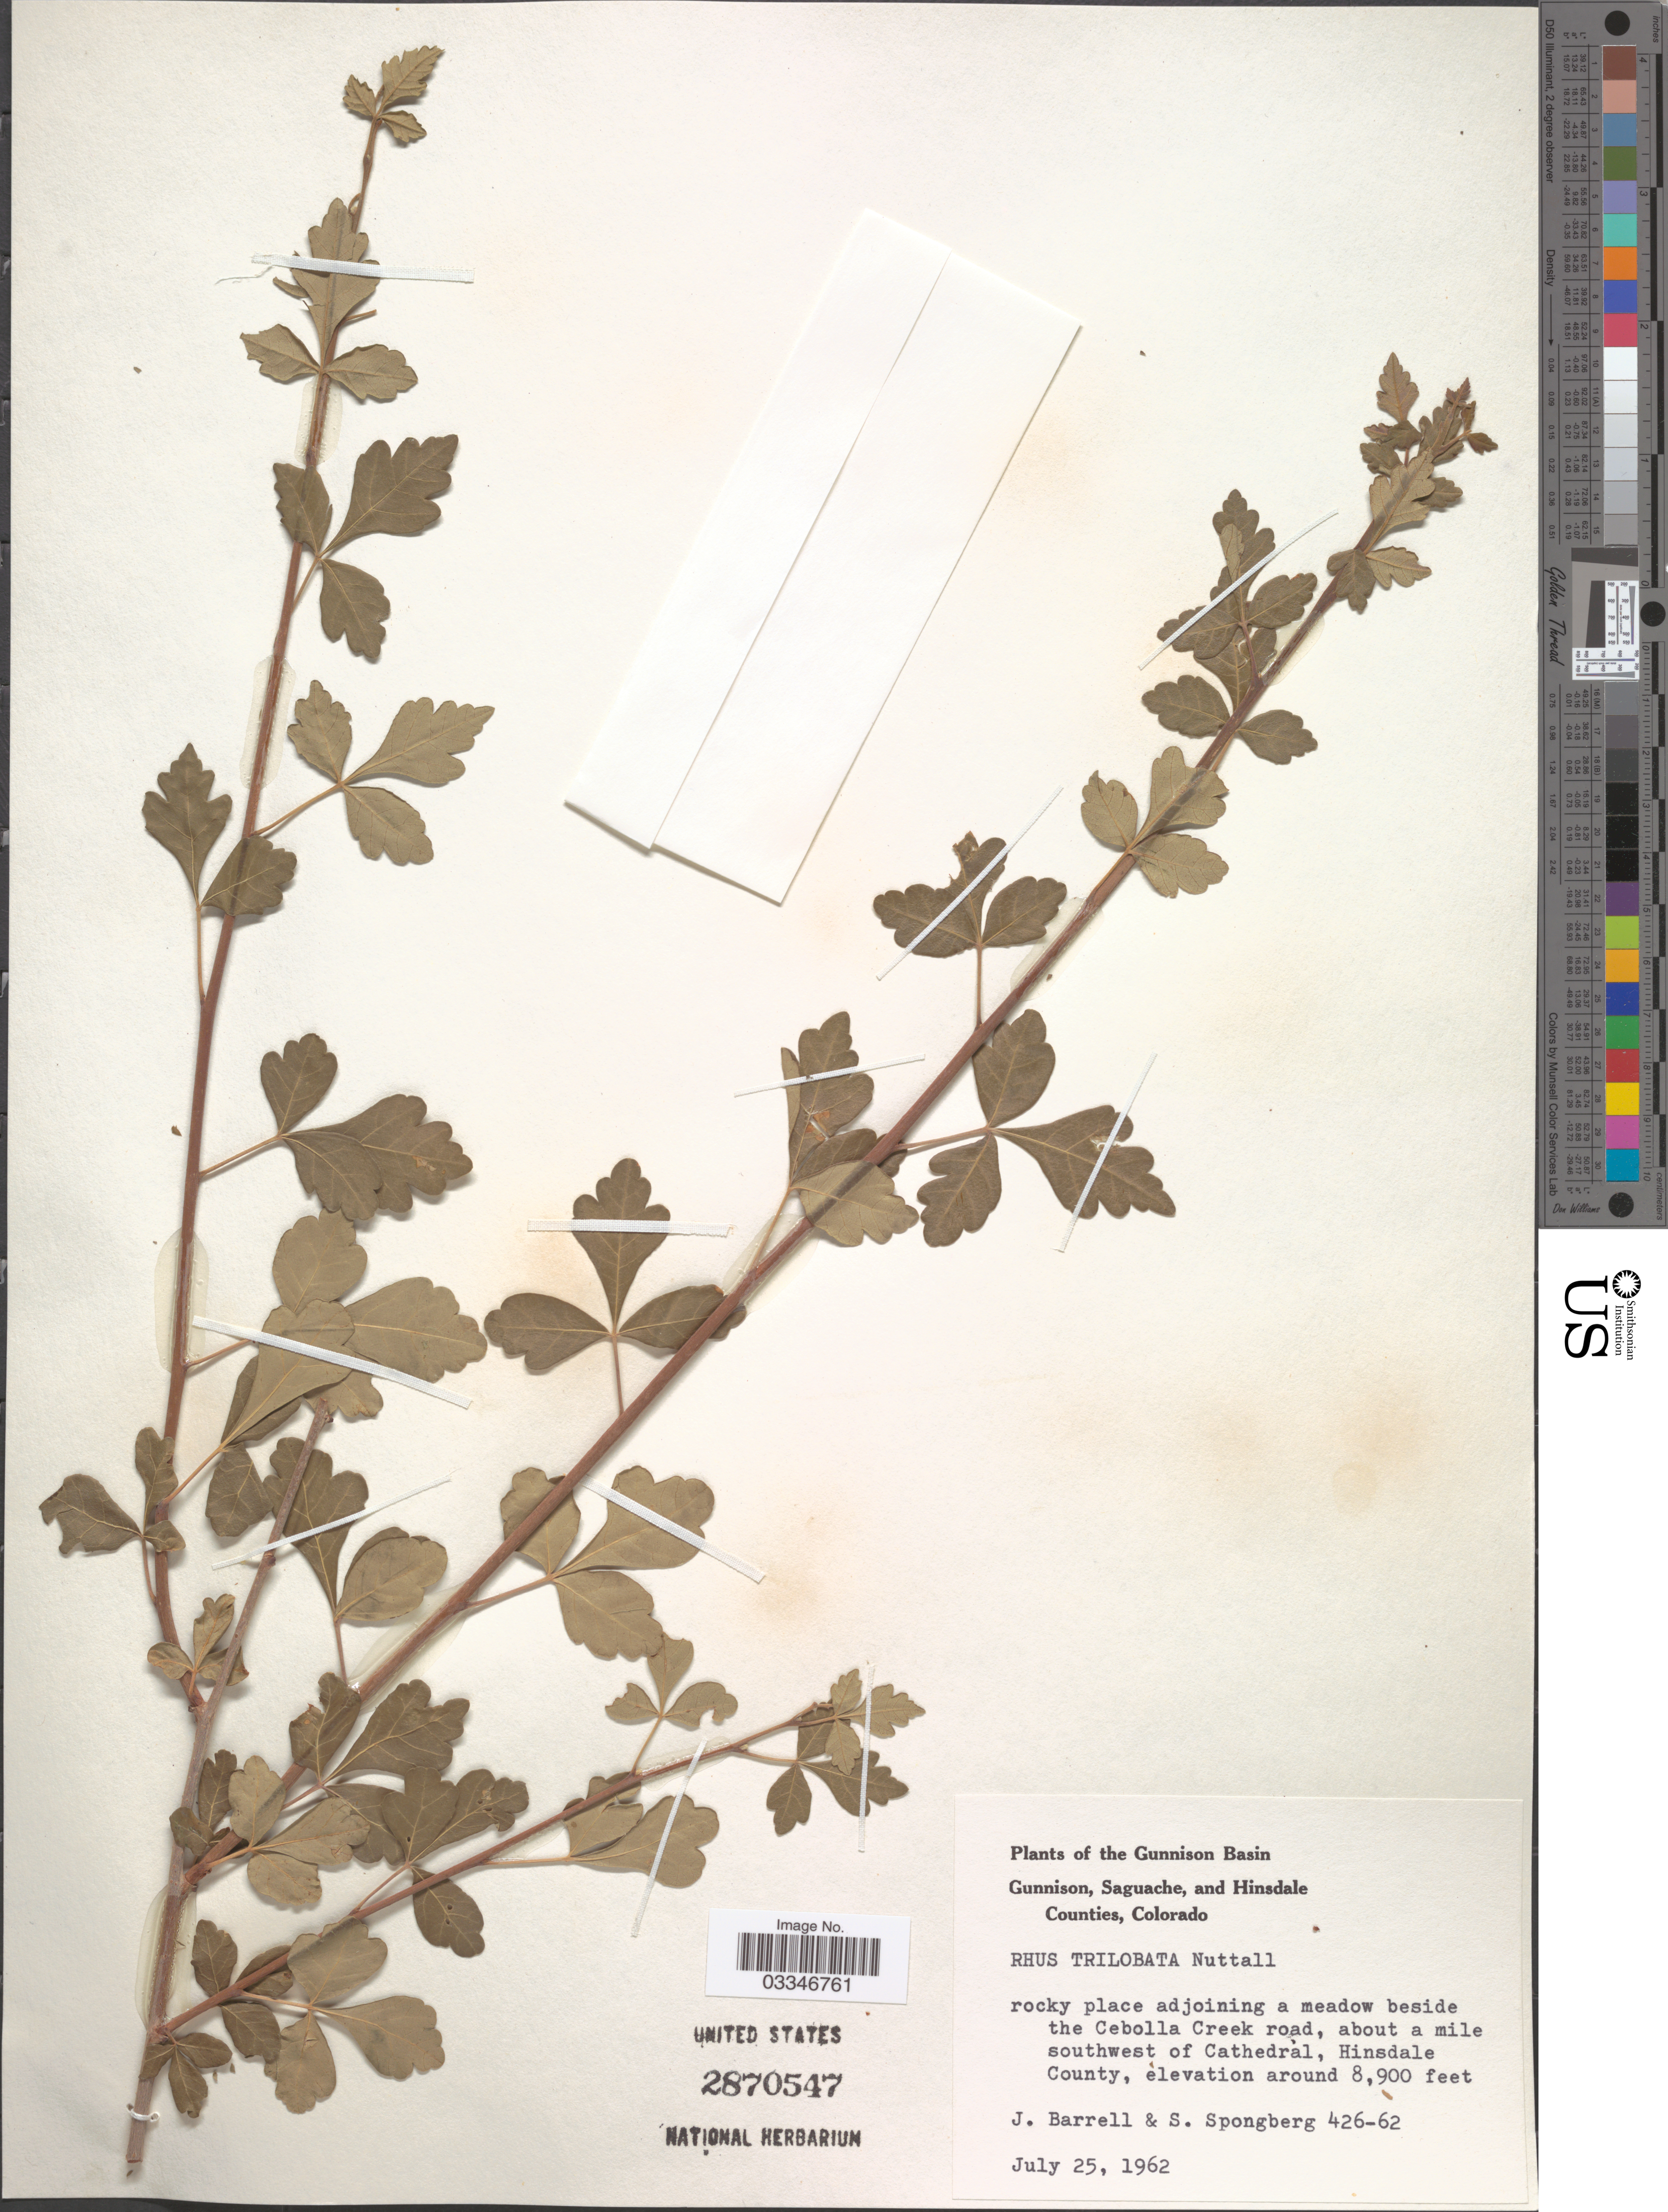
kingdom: Plantae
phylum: Tracheophyta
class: Magnoliopsida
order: Sapindales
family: Anacardiaceae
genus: Rhus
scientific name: Rhus trilobata var. typica Munz & Sloane ined.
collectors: J. Barrell & S. A.Spongberg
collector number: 426-62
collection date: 1962-07-25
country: United States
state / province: Colorado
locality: The Gunnison Basin. Gunnison, Saguache, and Hinsdale Counties. Rocky place adjoining a meadow beside the Cebolla Creek road, about a mile southwest of Cathedral, Hinsdale County.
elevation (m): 2713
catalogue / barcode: US 2870547